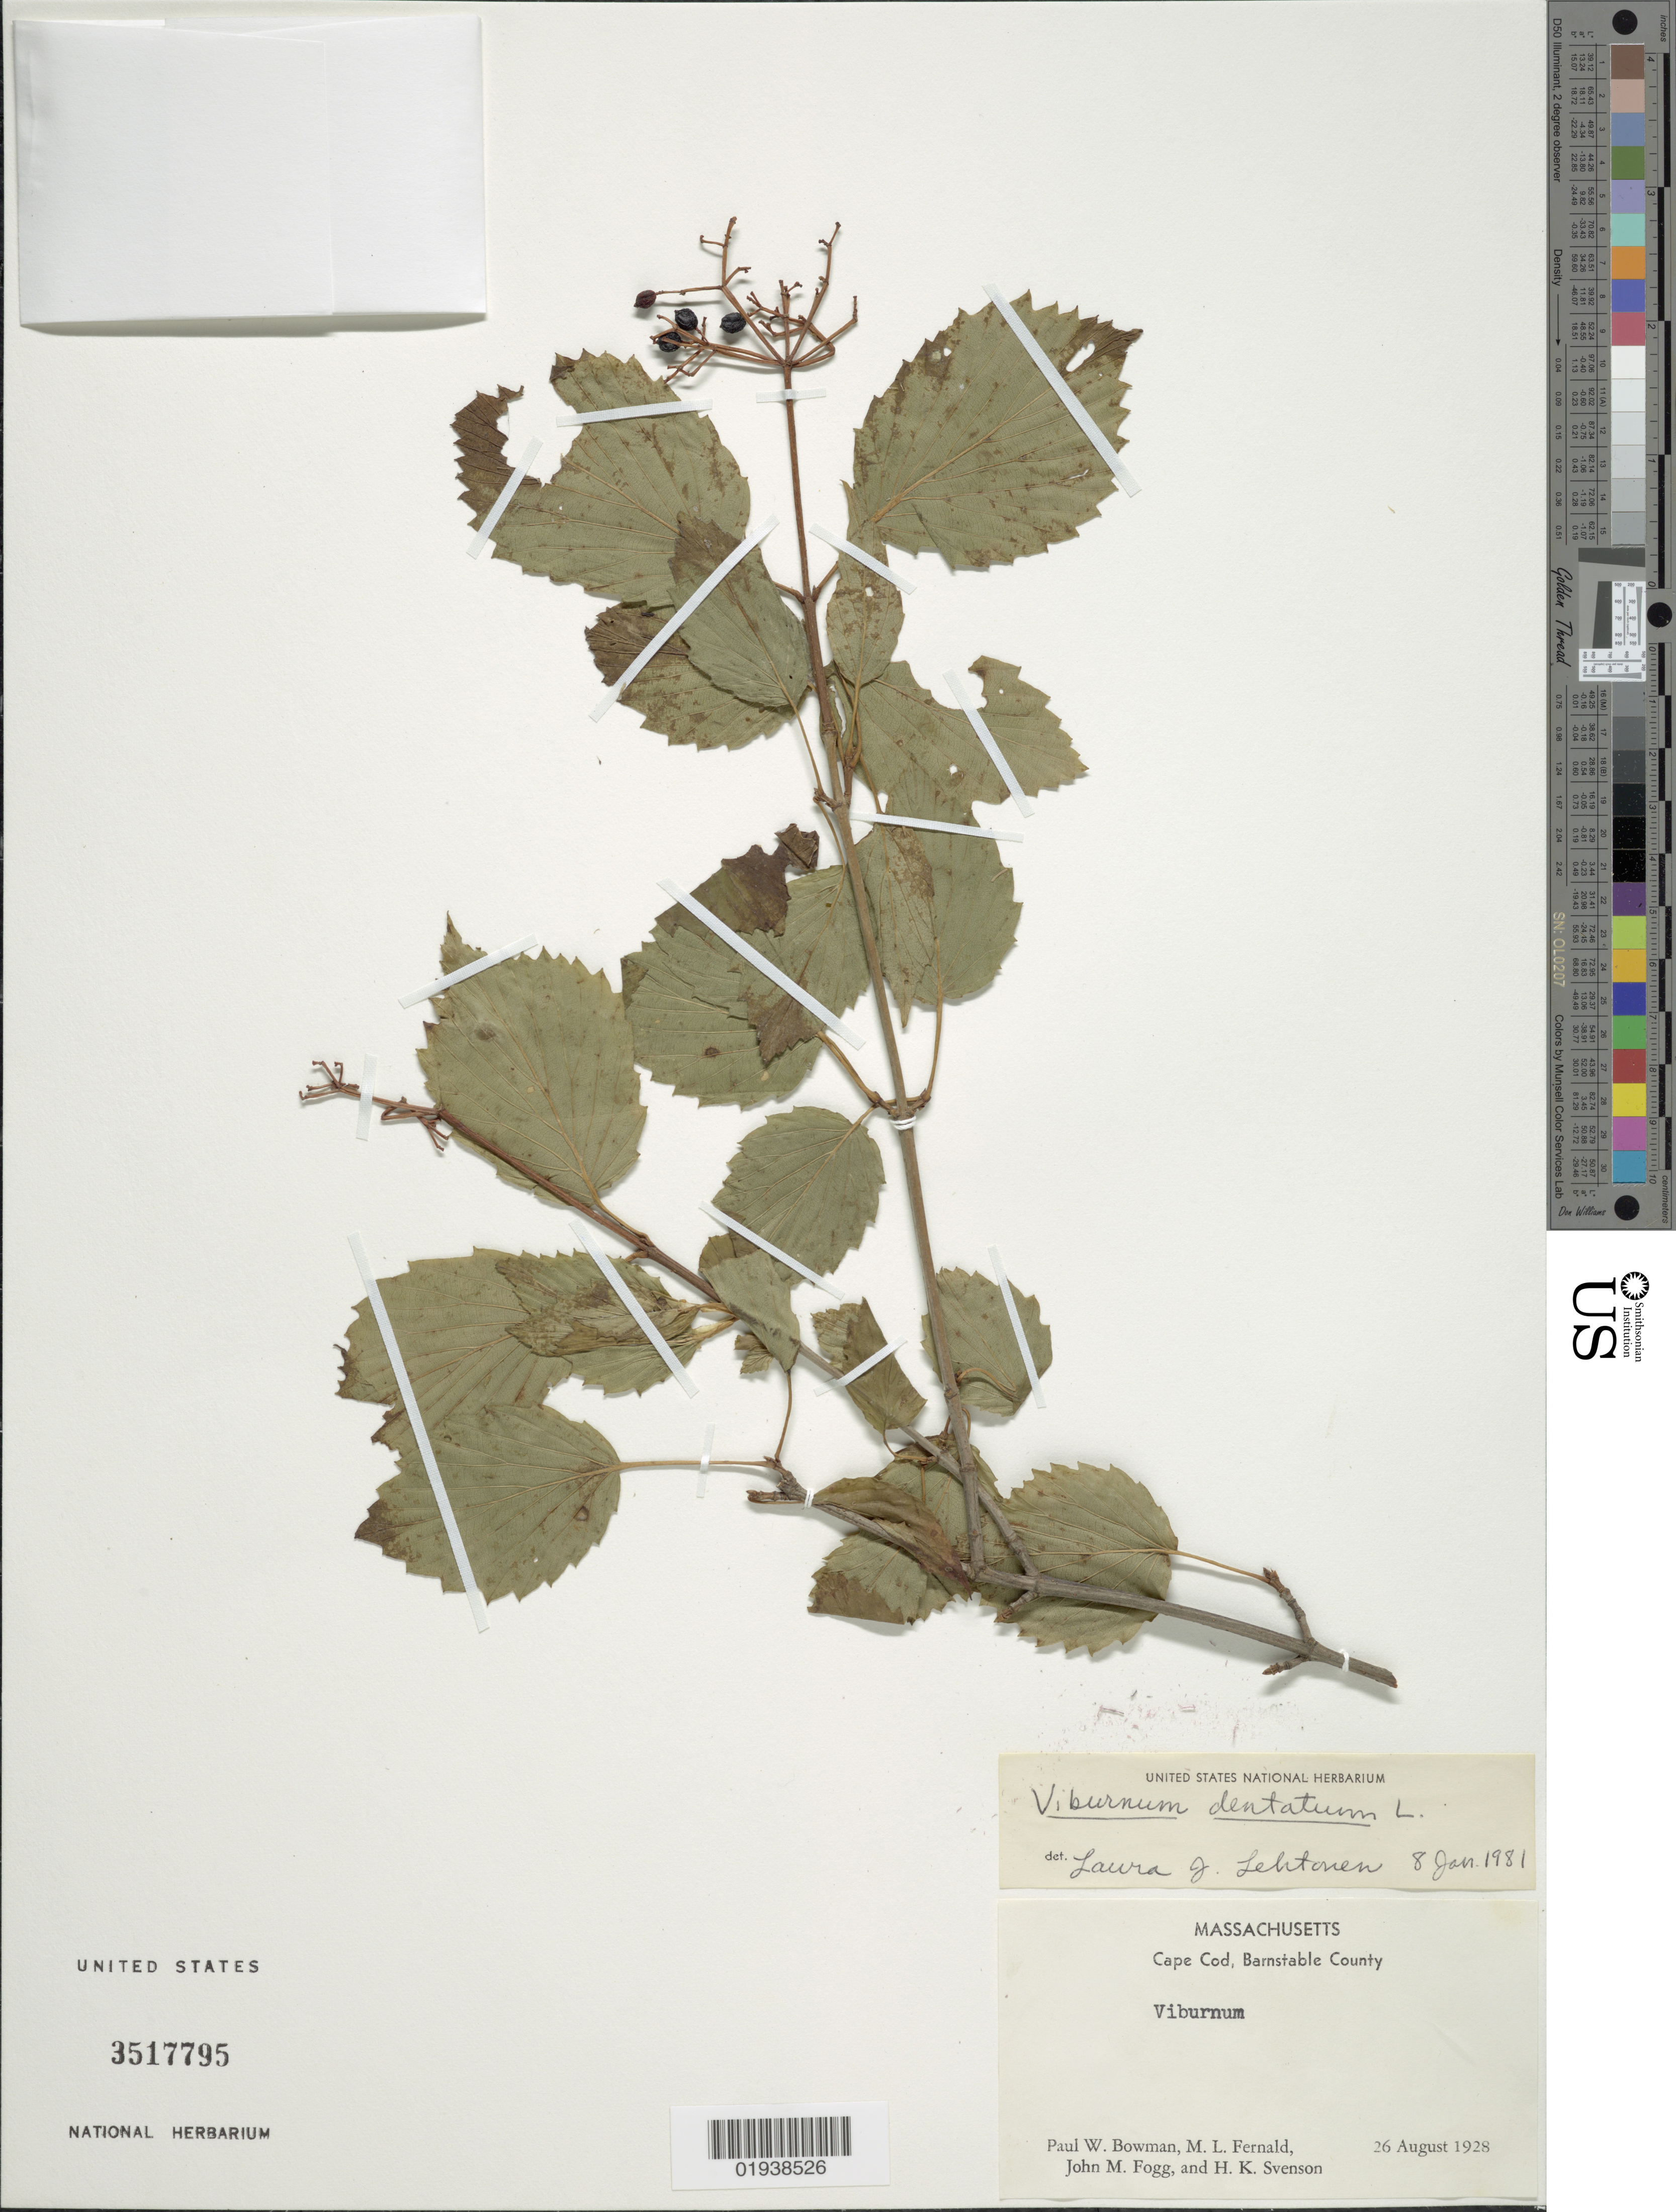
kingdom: Plantae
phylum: Tracheophyta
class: Magnoliopsida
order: Dipsacales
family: Viburnaceae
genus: Viburnum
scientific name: Viburnum dentatum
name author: L.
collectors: P. Bowman, M. L. Fernald, J. Fogg & H. K. Svenson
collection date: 1928-08-26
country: United States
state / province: Massachusetts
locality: Cape Cod, Barnstable County.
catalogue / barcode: US 3517795